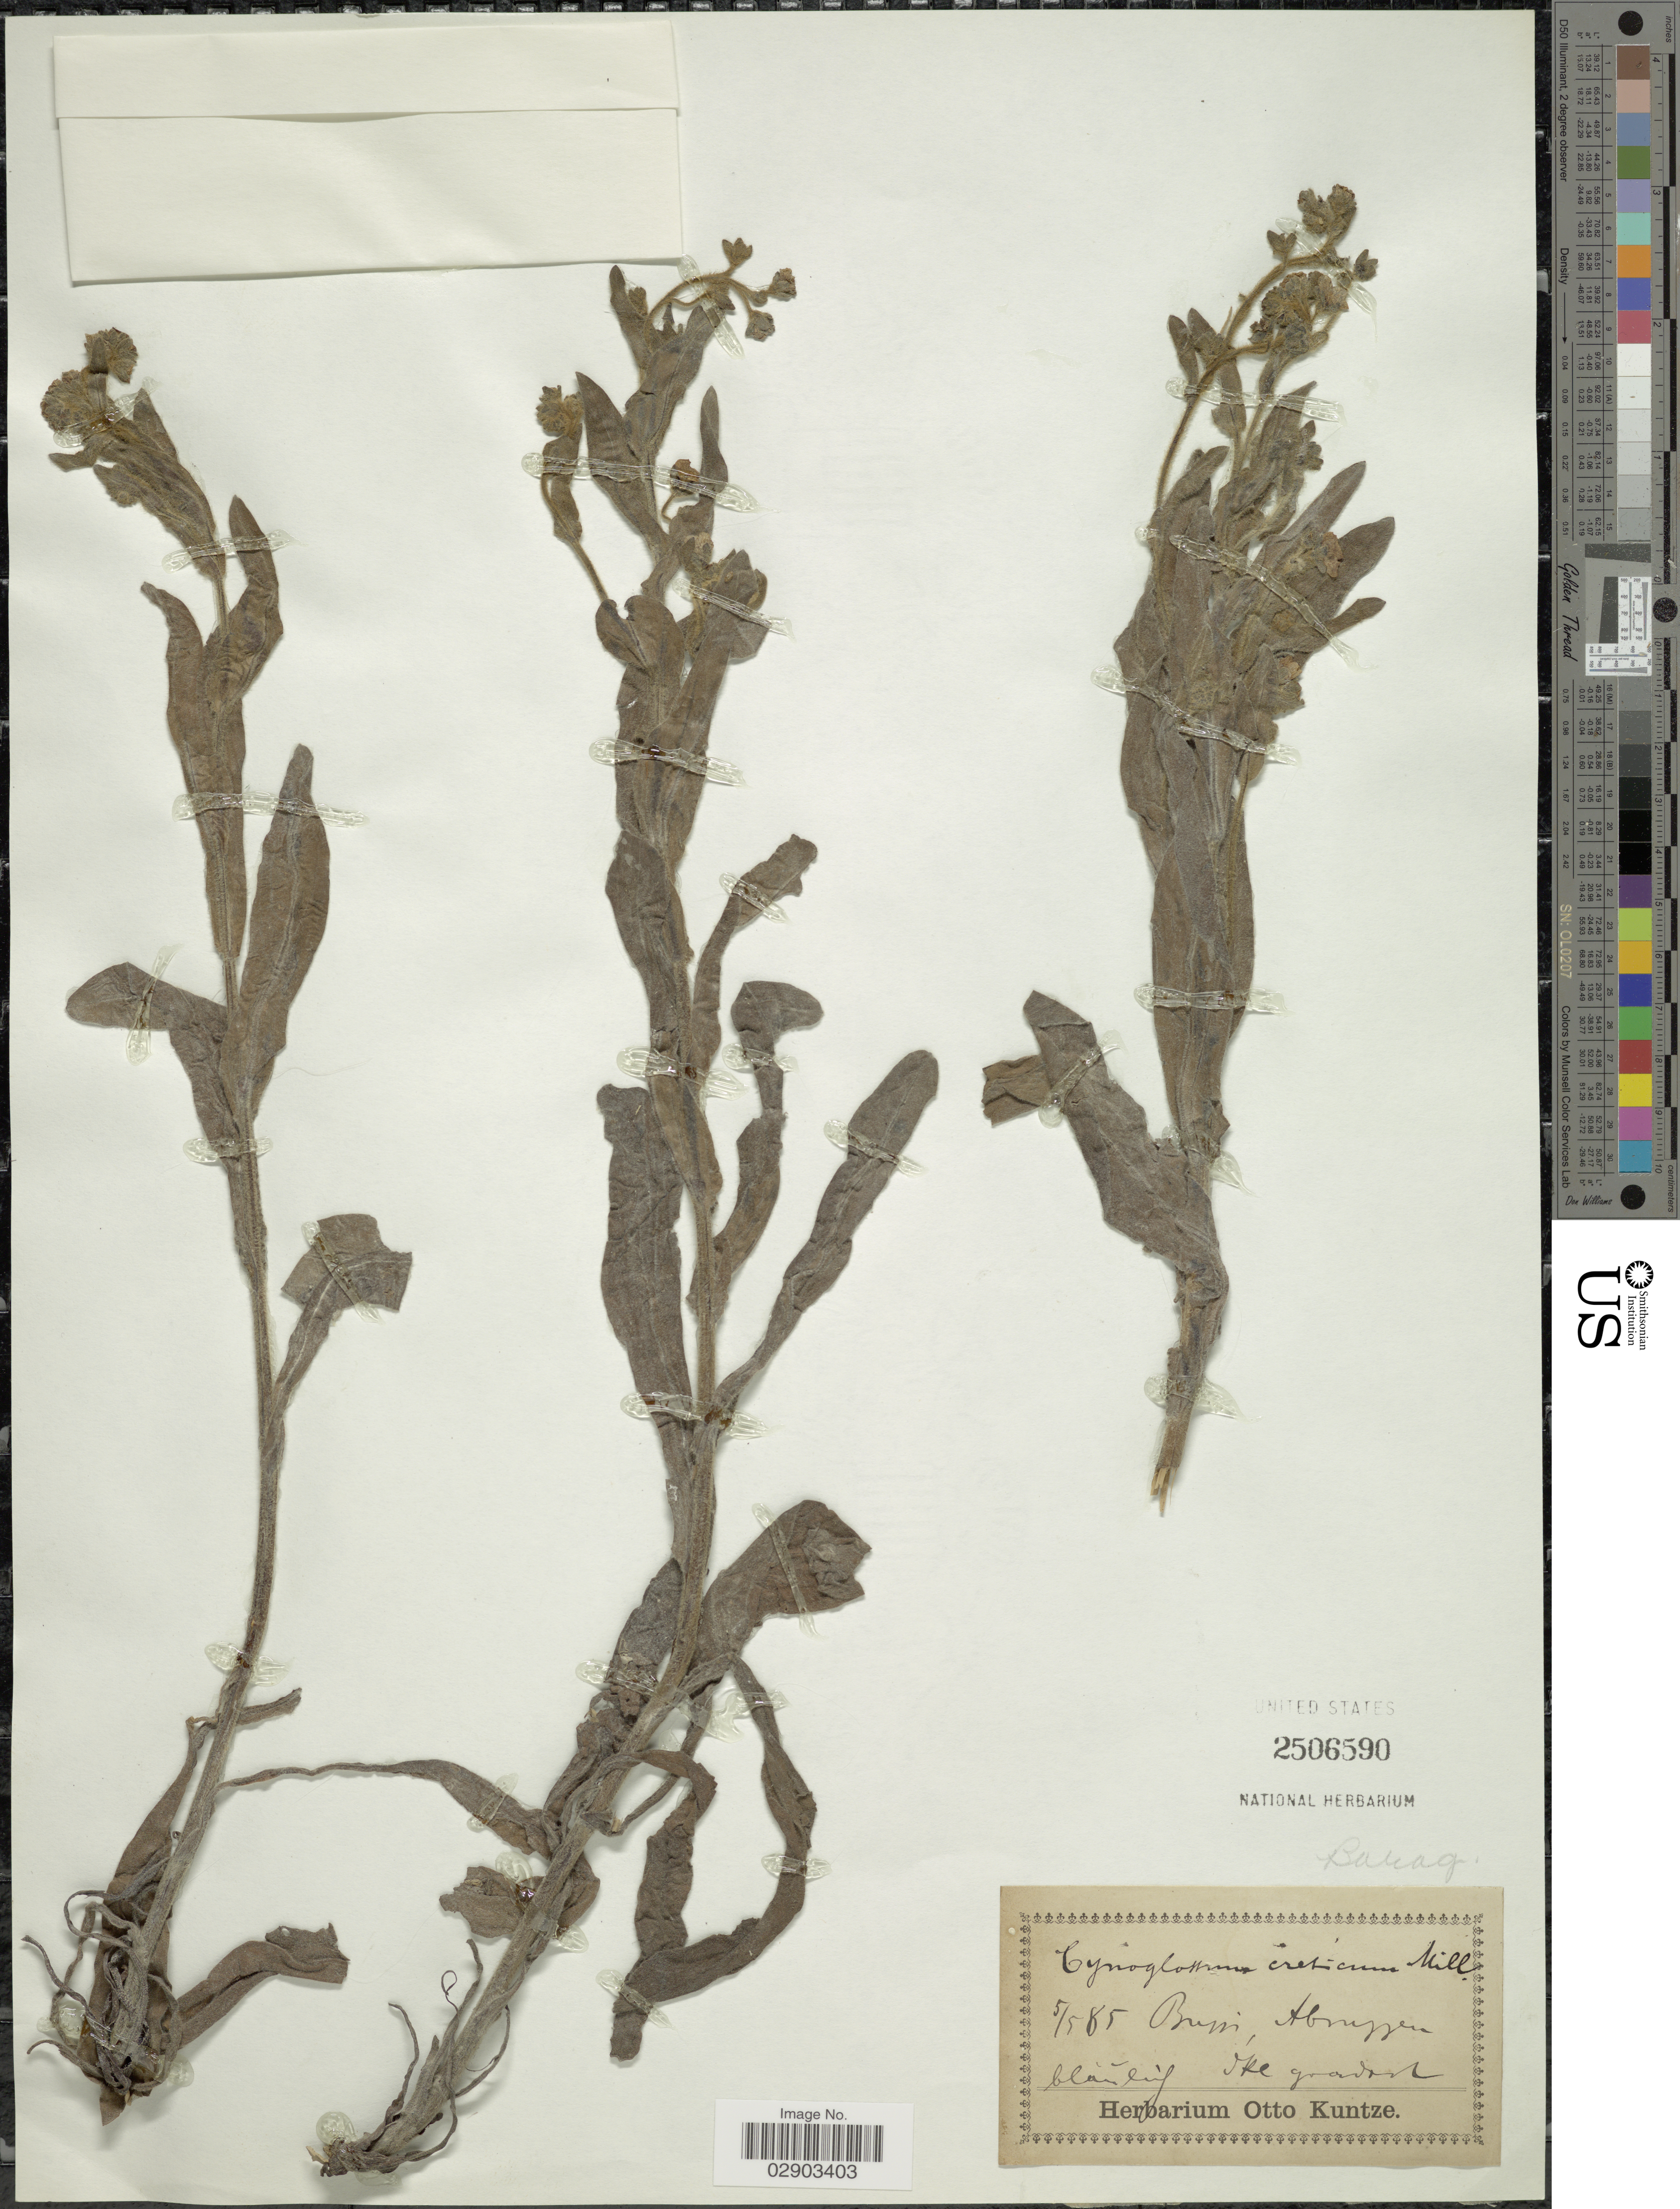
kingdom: Plantae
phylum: Tracheophyta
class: Magnoliopsida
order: Boraginales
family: Boraginaceae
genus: Cynoglossum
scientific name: Cynoglossum creticum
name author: Mill.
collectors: ex herb. Otto Kuntze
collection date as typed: Transcribed d/m/y: 5/5/65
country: Italy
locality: Bussi, Abruzzen.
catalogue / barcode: US 2506590